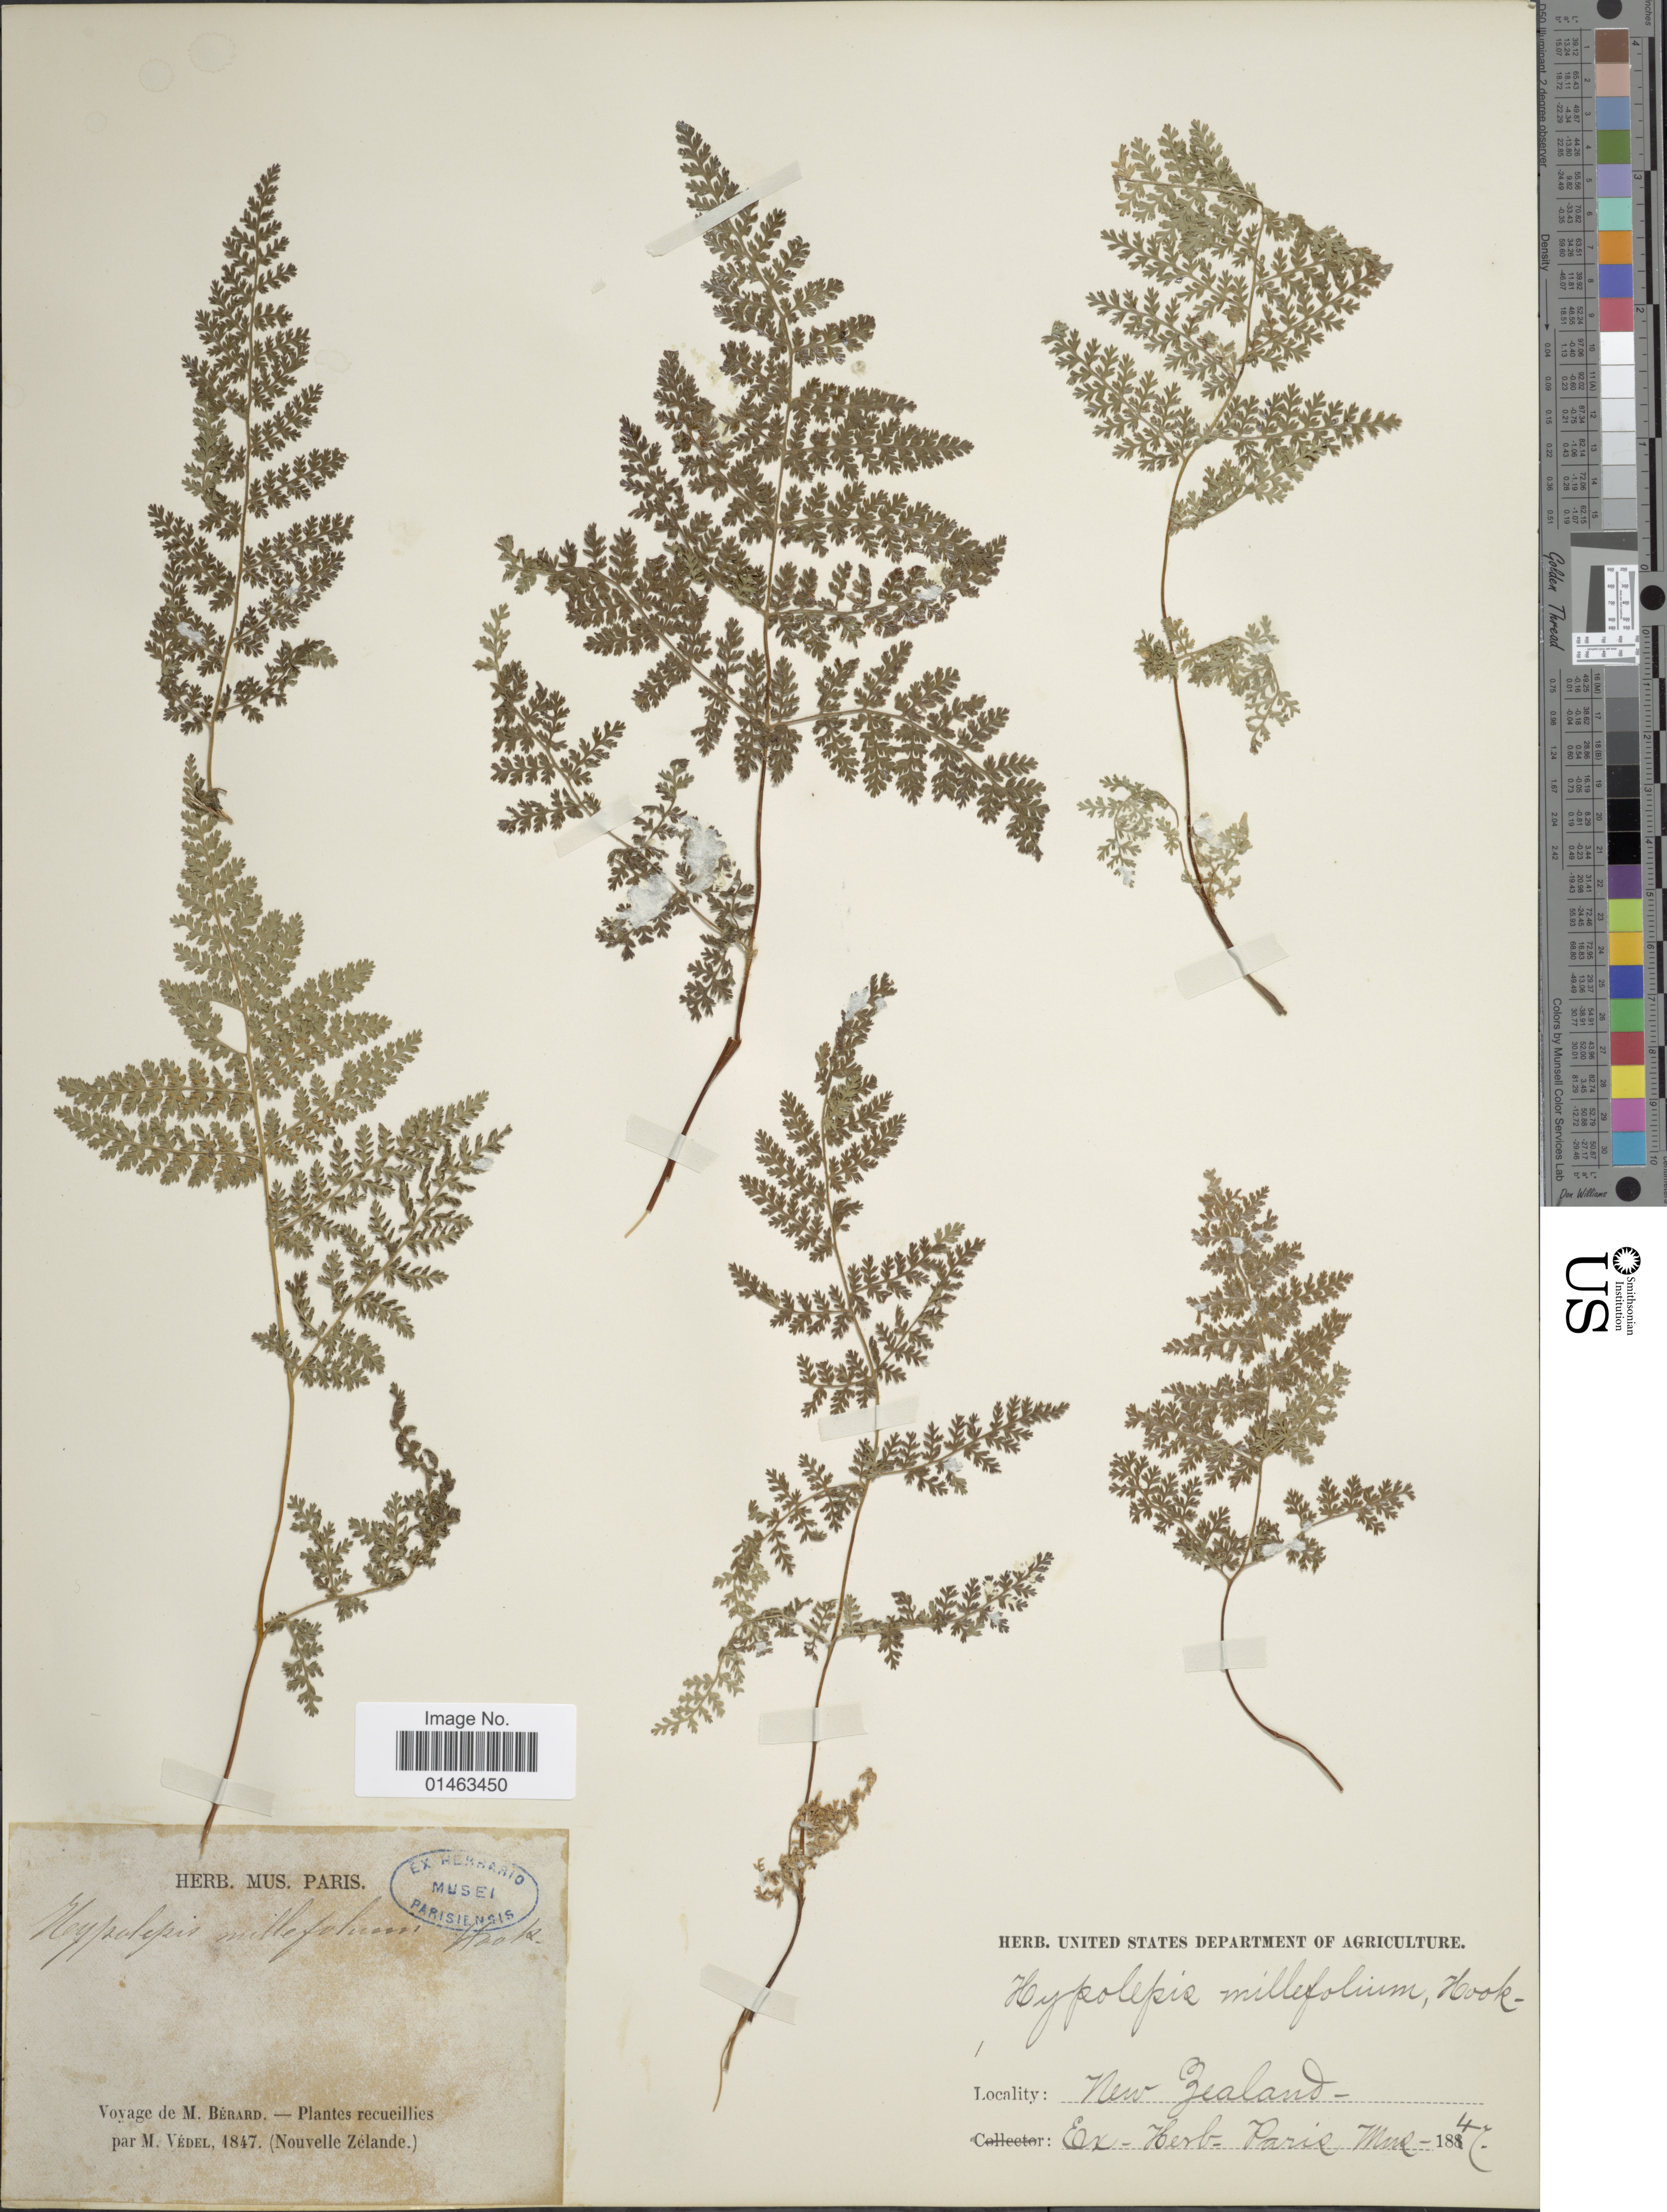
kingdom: Plantae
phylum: Tracheophyta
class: Polypodiopsida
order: Polypodiales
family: Dennstaedtiaceae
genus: Hypolepis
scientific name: Hypolepis millefolium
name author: Hook.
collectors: M. Védel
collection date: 1847-03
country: New Zealand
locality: Nouvelle Zélande